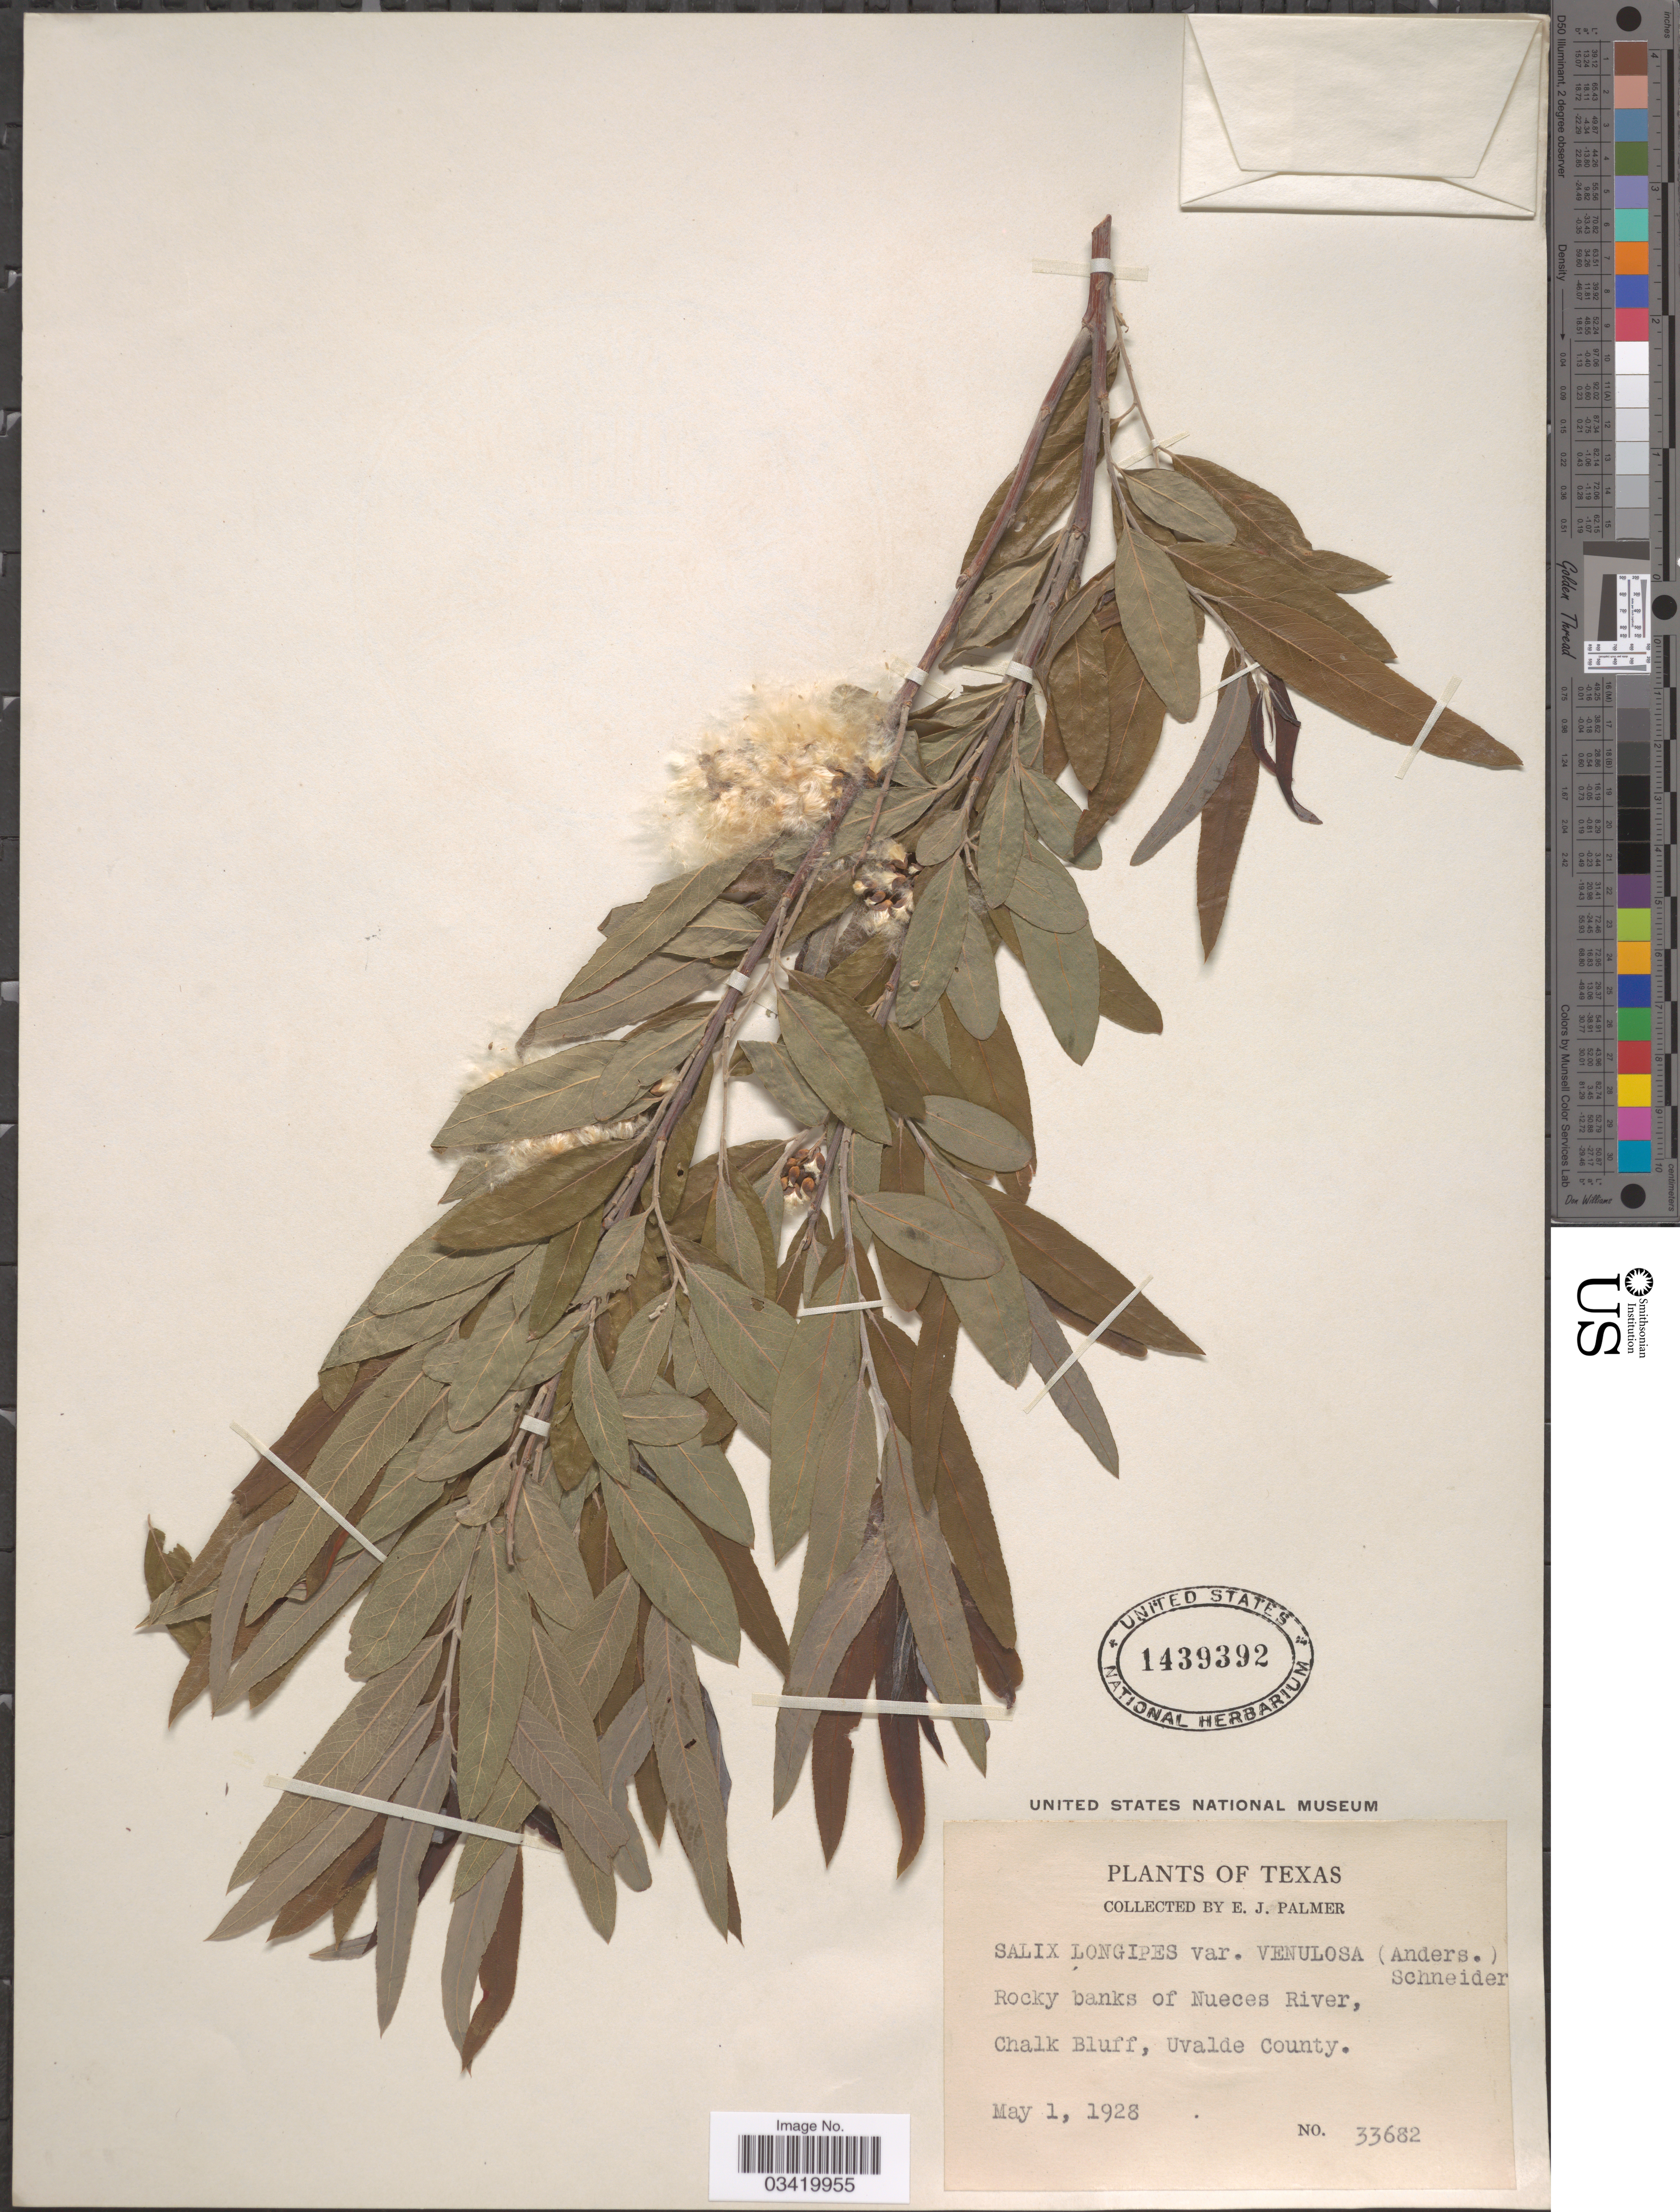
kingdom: Plantae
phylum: Tracheophyta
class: Magnoliopsida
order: Malpighiales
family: Salicaceae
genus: Salix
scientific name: Salix caroliniana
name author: Michx.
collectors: E. J. Palmer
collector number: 33682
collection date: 1928-05-01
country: United States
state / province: Texas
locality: Rocky banks of Nueces River, Chalk Bluff, Uvalde County.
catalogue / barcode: US 1439392